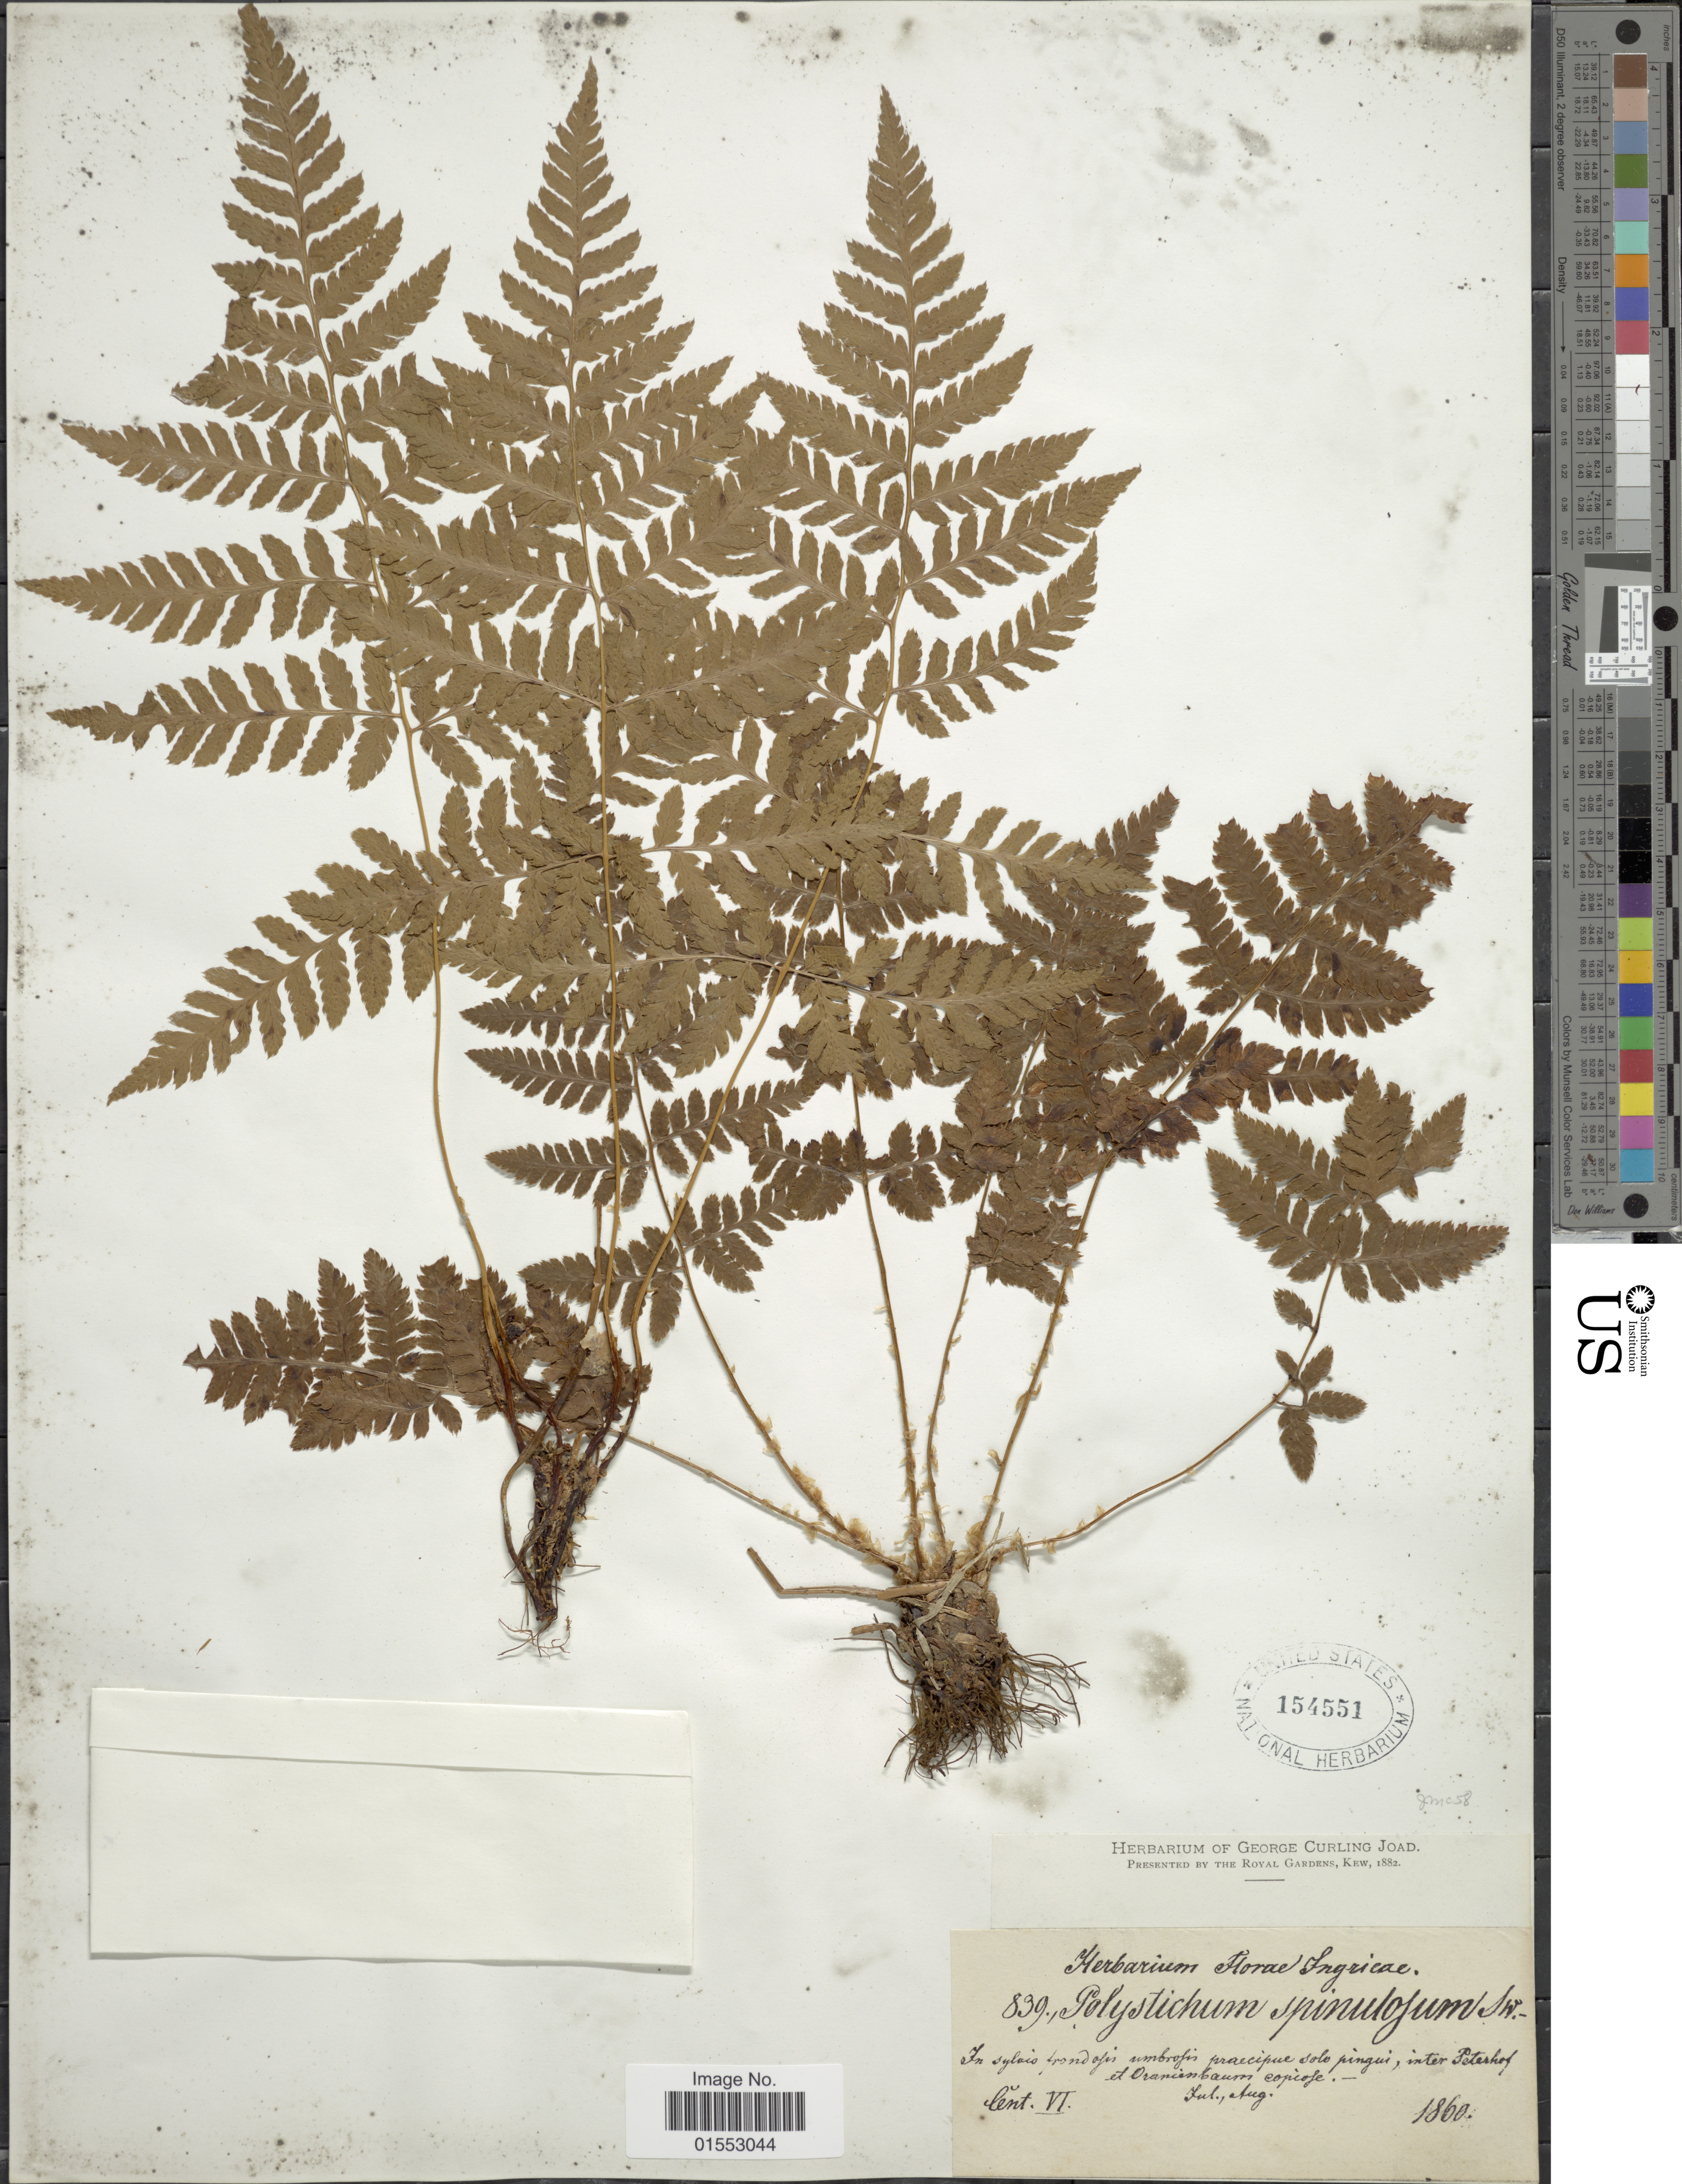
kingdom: Plantae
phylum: Tracheophyta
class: Polypodiopsida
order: Polypodiales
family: Dryopteridaceae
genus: Dryopteris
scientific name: Dryopteris carthusiana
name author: (Villars) H.P. Fuchs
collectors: ex herb. George Curling Joad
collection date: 1860-06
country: Russian Federation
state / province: Leningrad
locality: In sylvis frondofis umbrifis praccipne solo pinguis, inter Peterhof et Orancienbaum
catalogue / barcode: US 154551